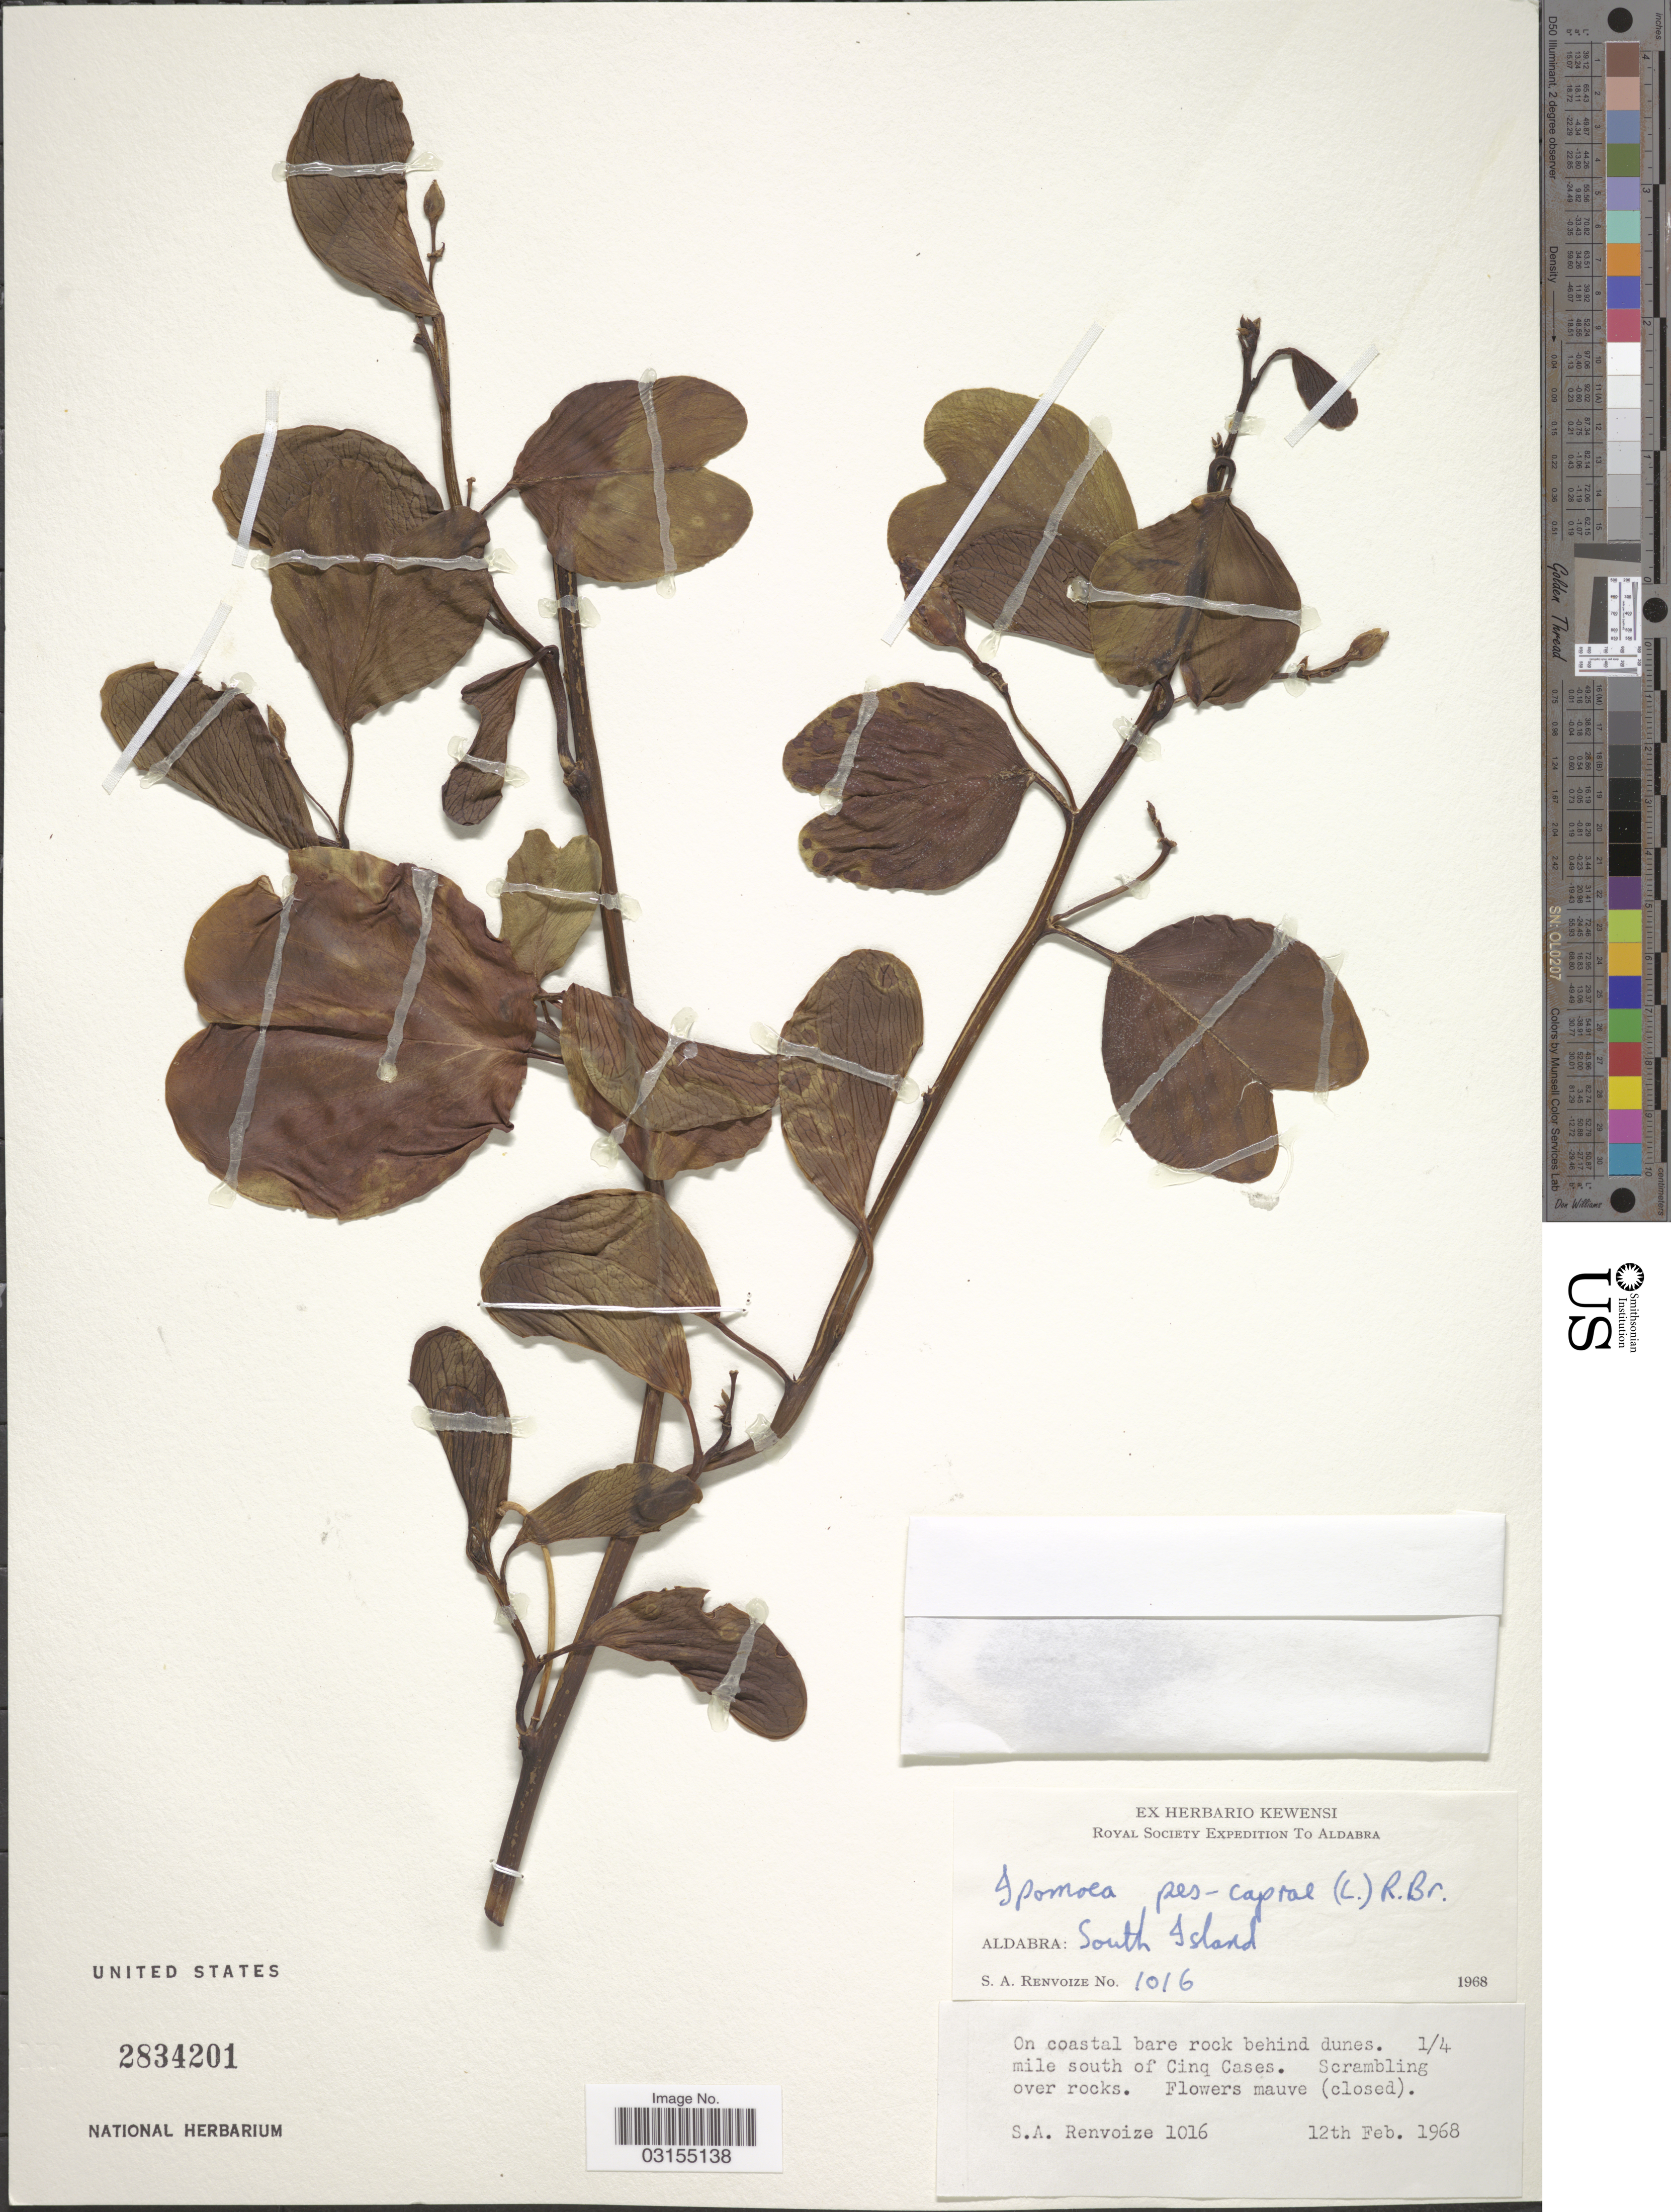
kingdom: Plantae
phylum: Tracheophyta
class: Magnoliopsida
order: Solanales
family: Convolvulaceae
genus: Ipomoea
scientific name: Ipomoea pes-caprae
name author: (L.) R. Br.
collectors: S. A. Renvoize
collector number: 1016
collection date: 1968-02-12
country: Seychelles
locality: Aldabra: South Island. On coastal bare rock behind dunes. ¼ mile south of Cinq Cases.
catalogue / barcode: US 2834201